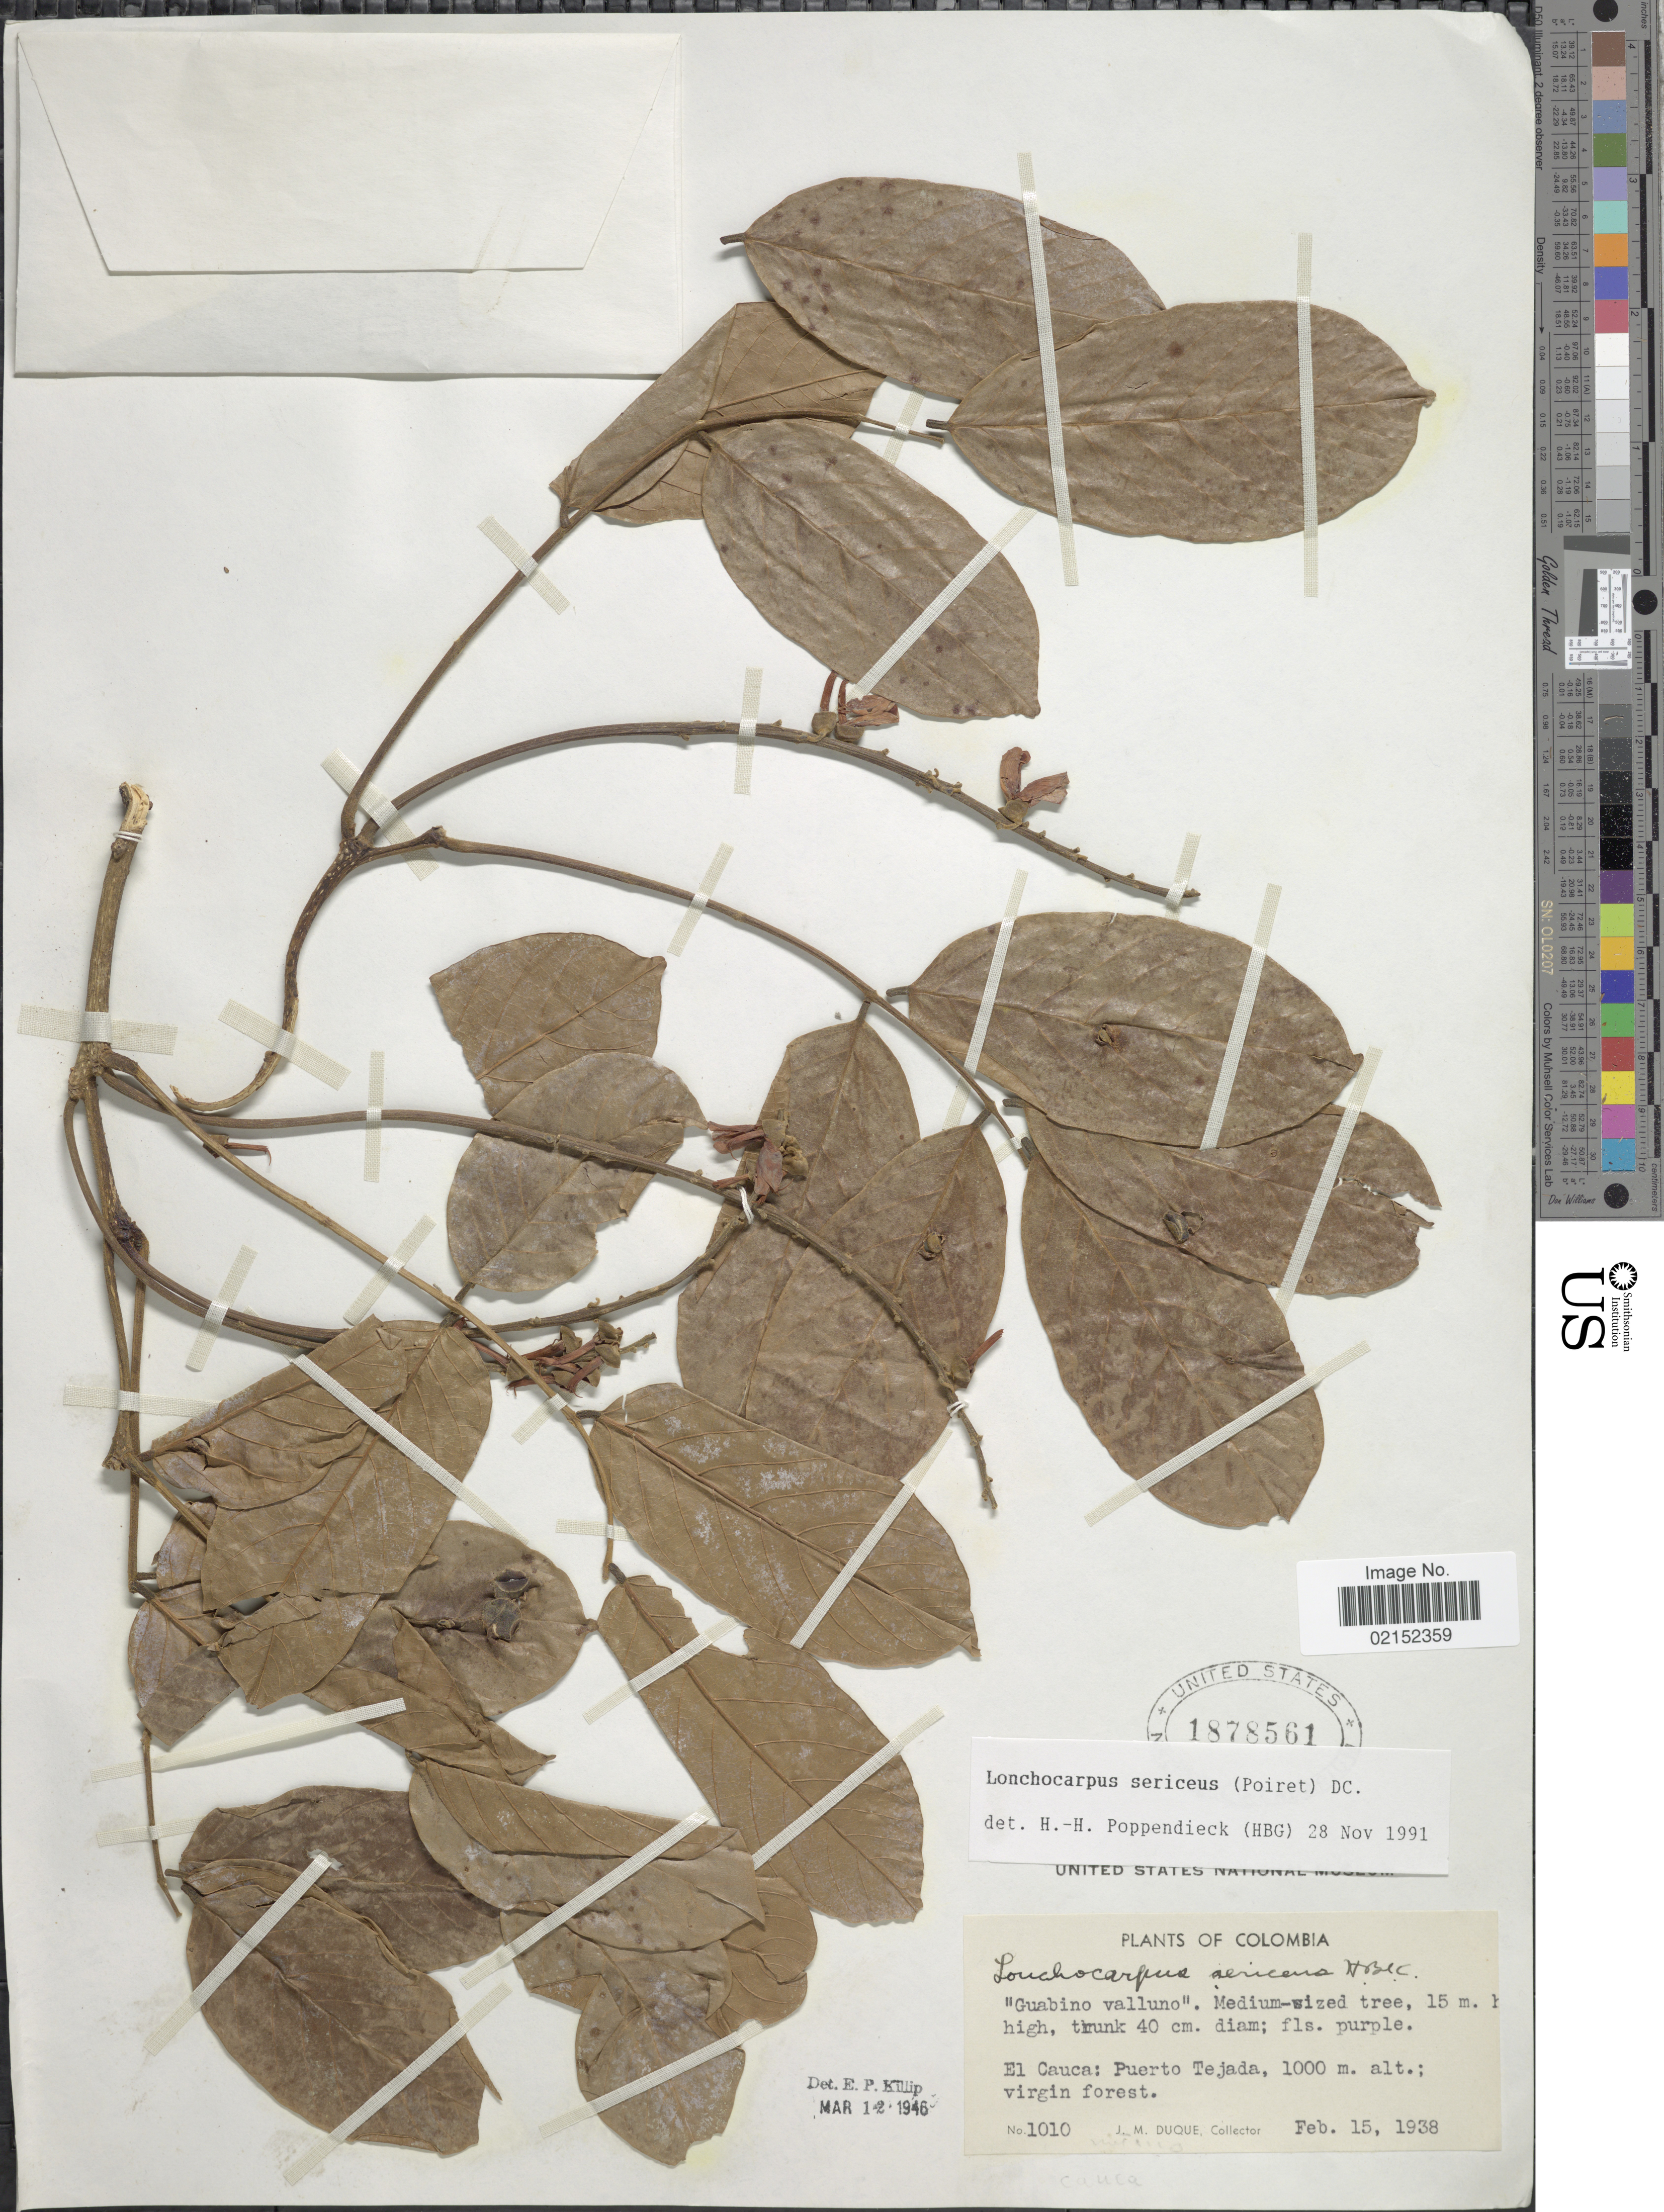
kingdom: Plantae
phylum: Tracheophyta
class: Magnoliopsida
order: Fabales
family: Fabaceae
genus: Lonchocarpus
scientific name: Lonchocarpus sericeus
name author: (Poir.) Kunth ex DC.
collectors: J. Duque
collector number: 1010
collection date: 1938-02-15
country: Colombia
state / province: Cauca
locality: El Cauca: Puerto Tejada, virgin forest.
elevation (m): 1000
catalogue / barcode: US 1878561